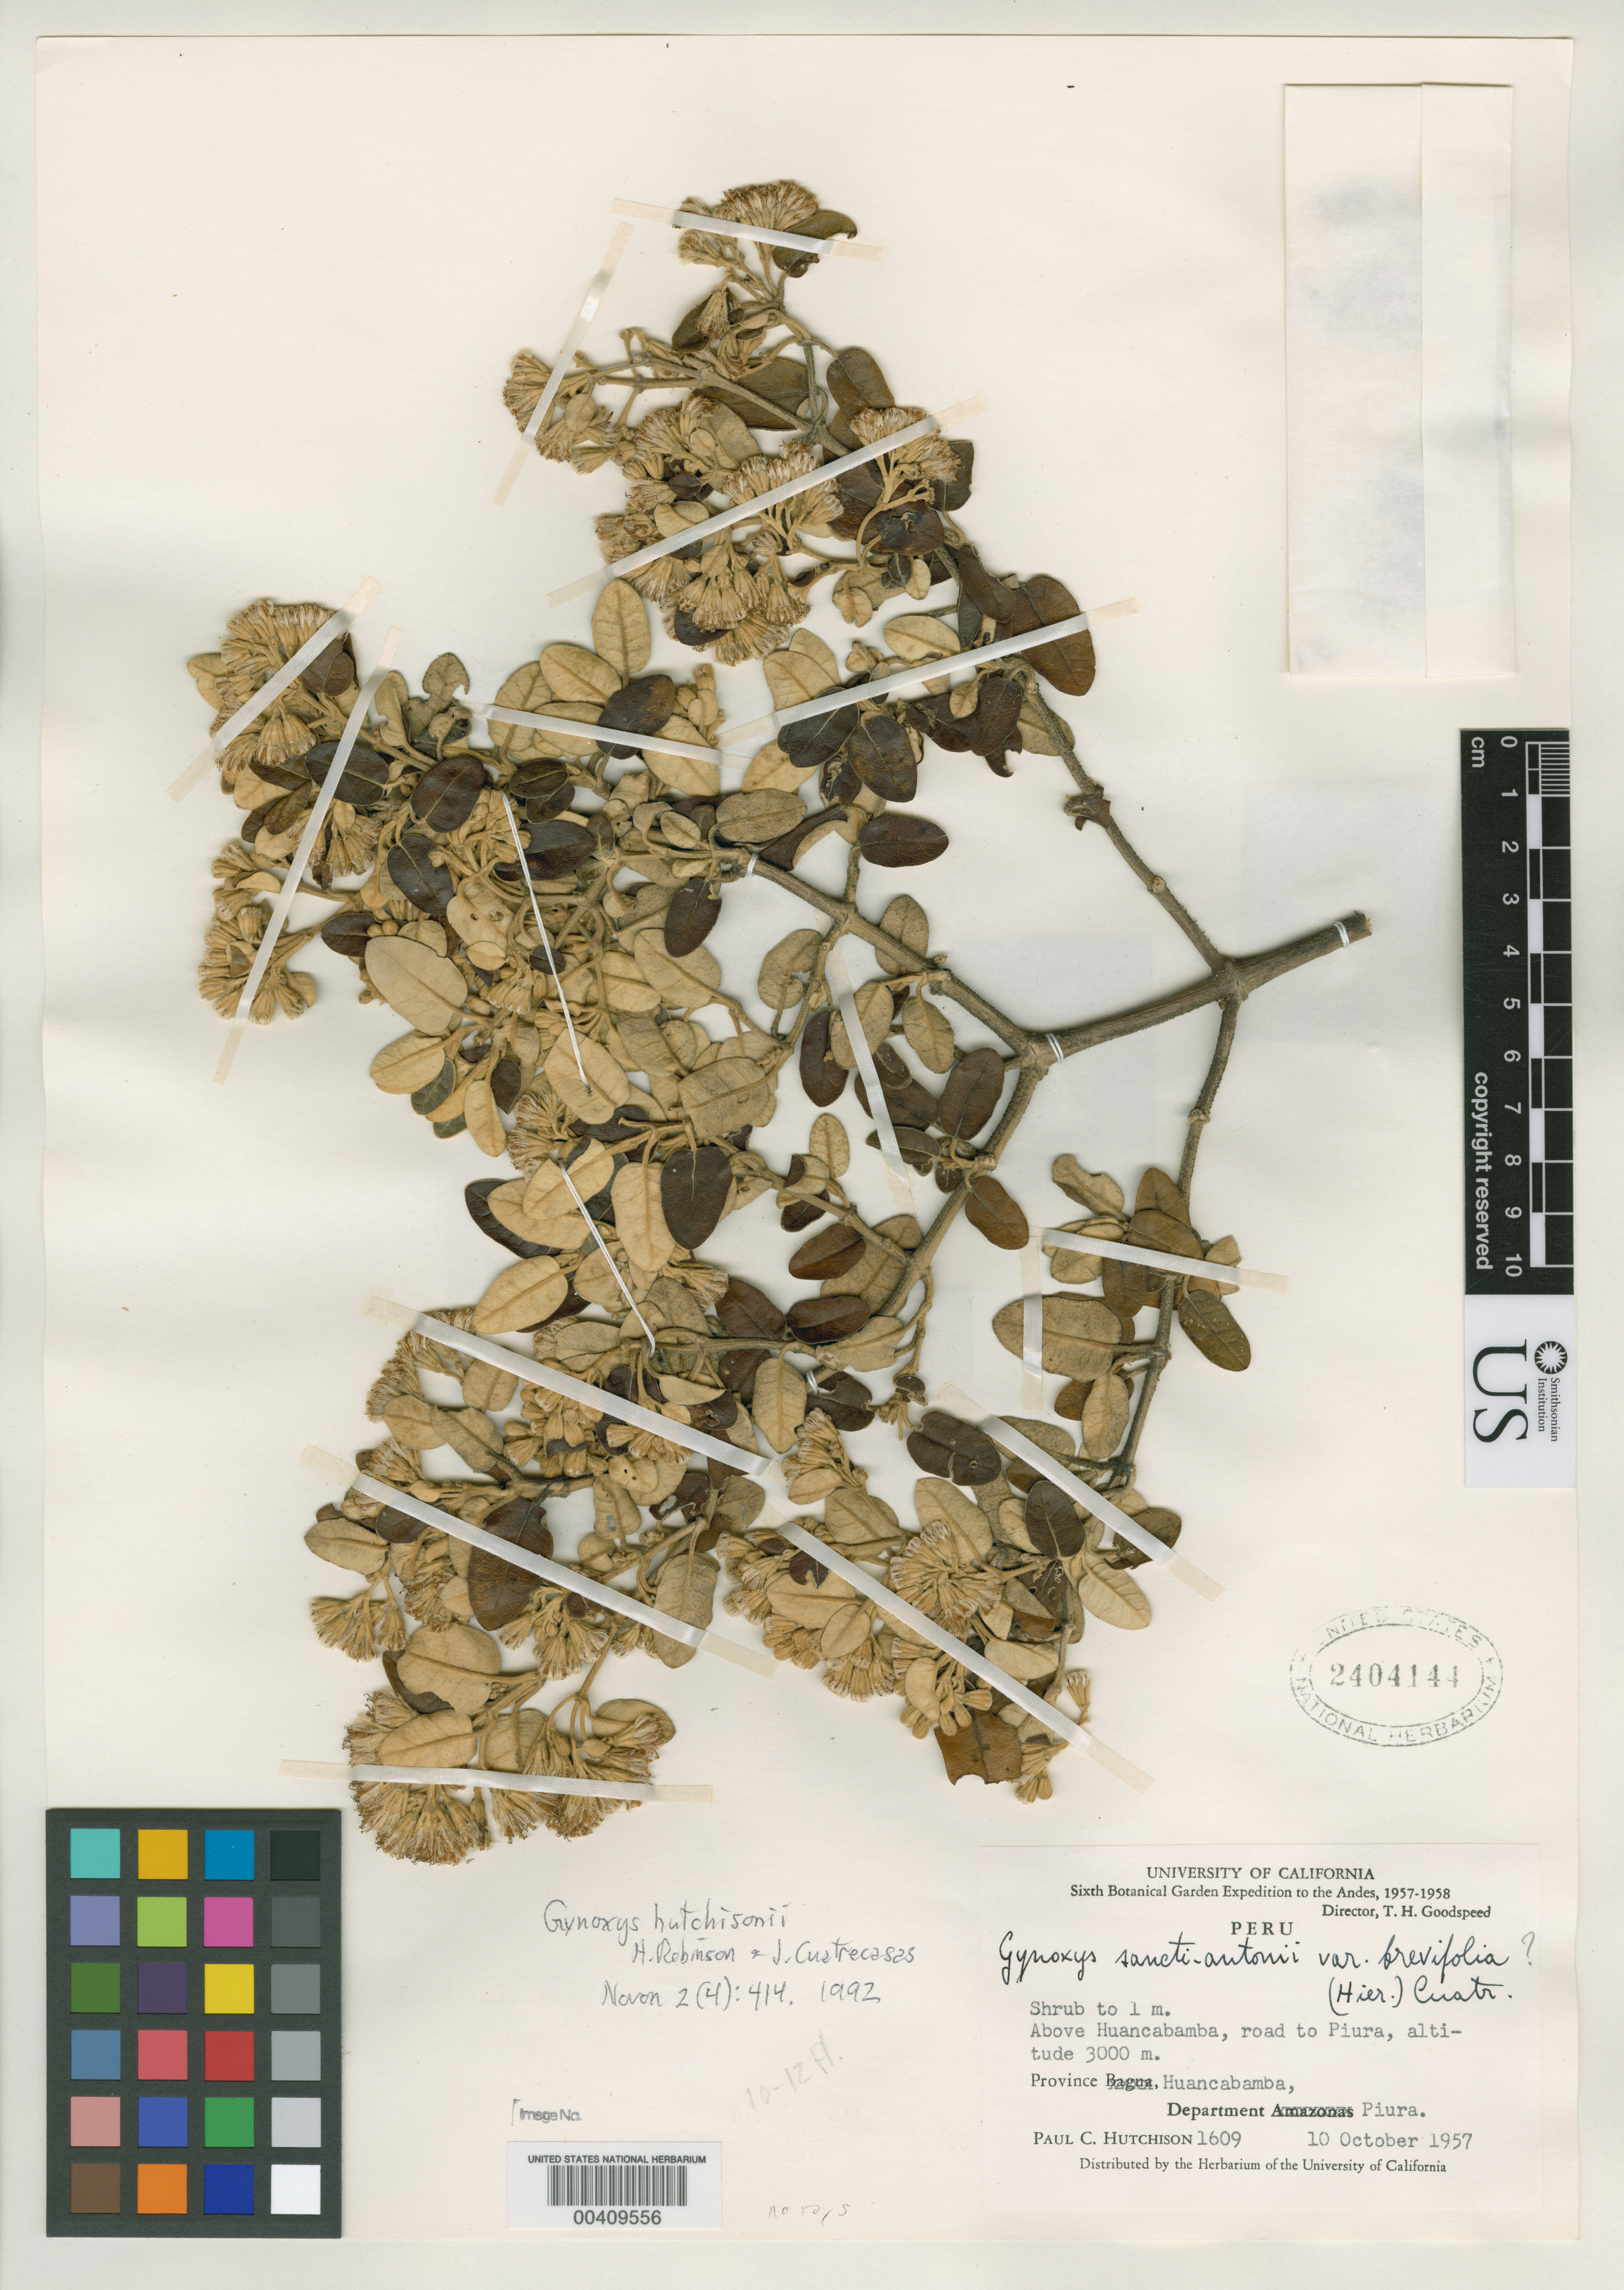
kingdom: Plantae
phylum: Tracheophyta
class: Magnoliopsida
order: Asterales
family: Asteraceae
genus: Gynoxys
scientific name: Gynoxys hutchisonii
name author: H. Rob. & Cuatrec.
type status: Holotype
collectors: P. C. Hutchison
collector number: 1609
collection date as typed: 10 Oct 1957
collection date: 1957-10-10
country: Peru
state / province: Piura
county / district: Huancabamba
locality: Above Huancabamba, road to Piura.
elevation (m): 3000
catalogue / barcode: US 2404144